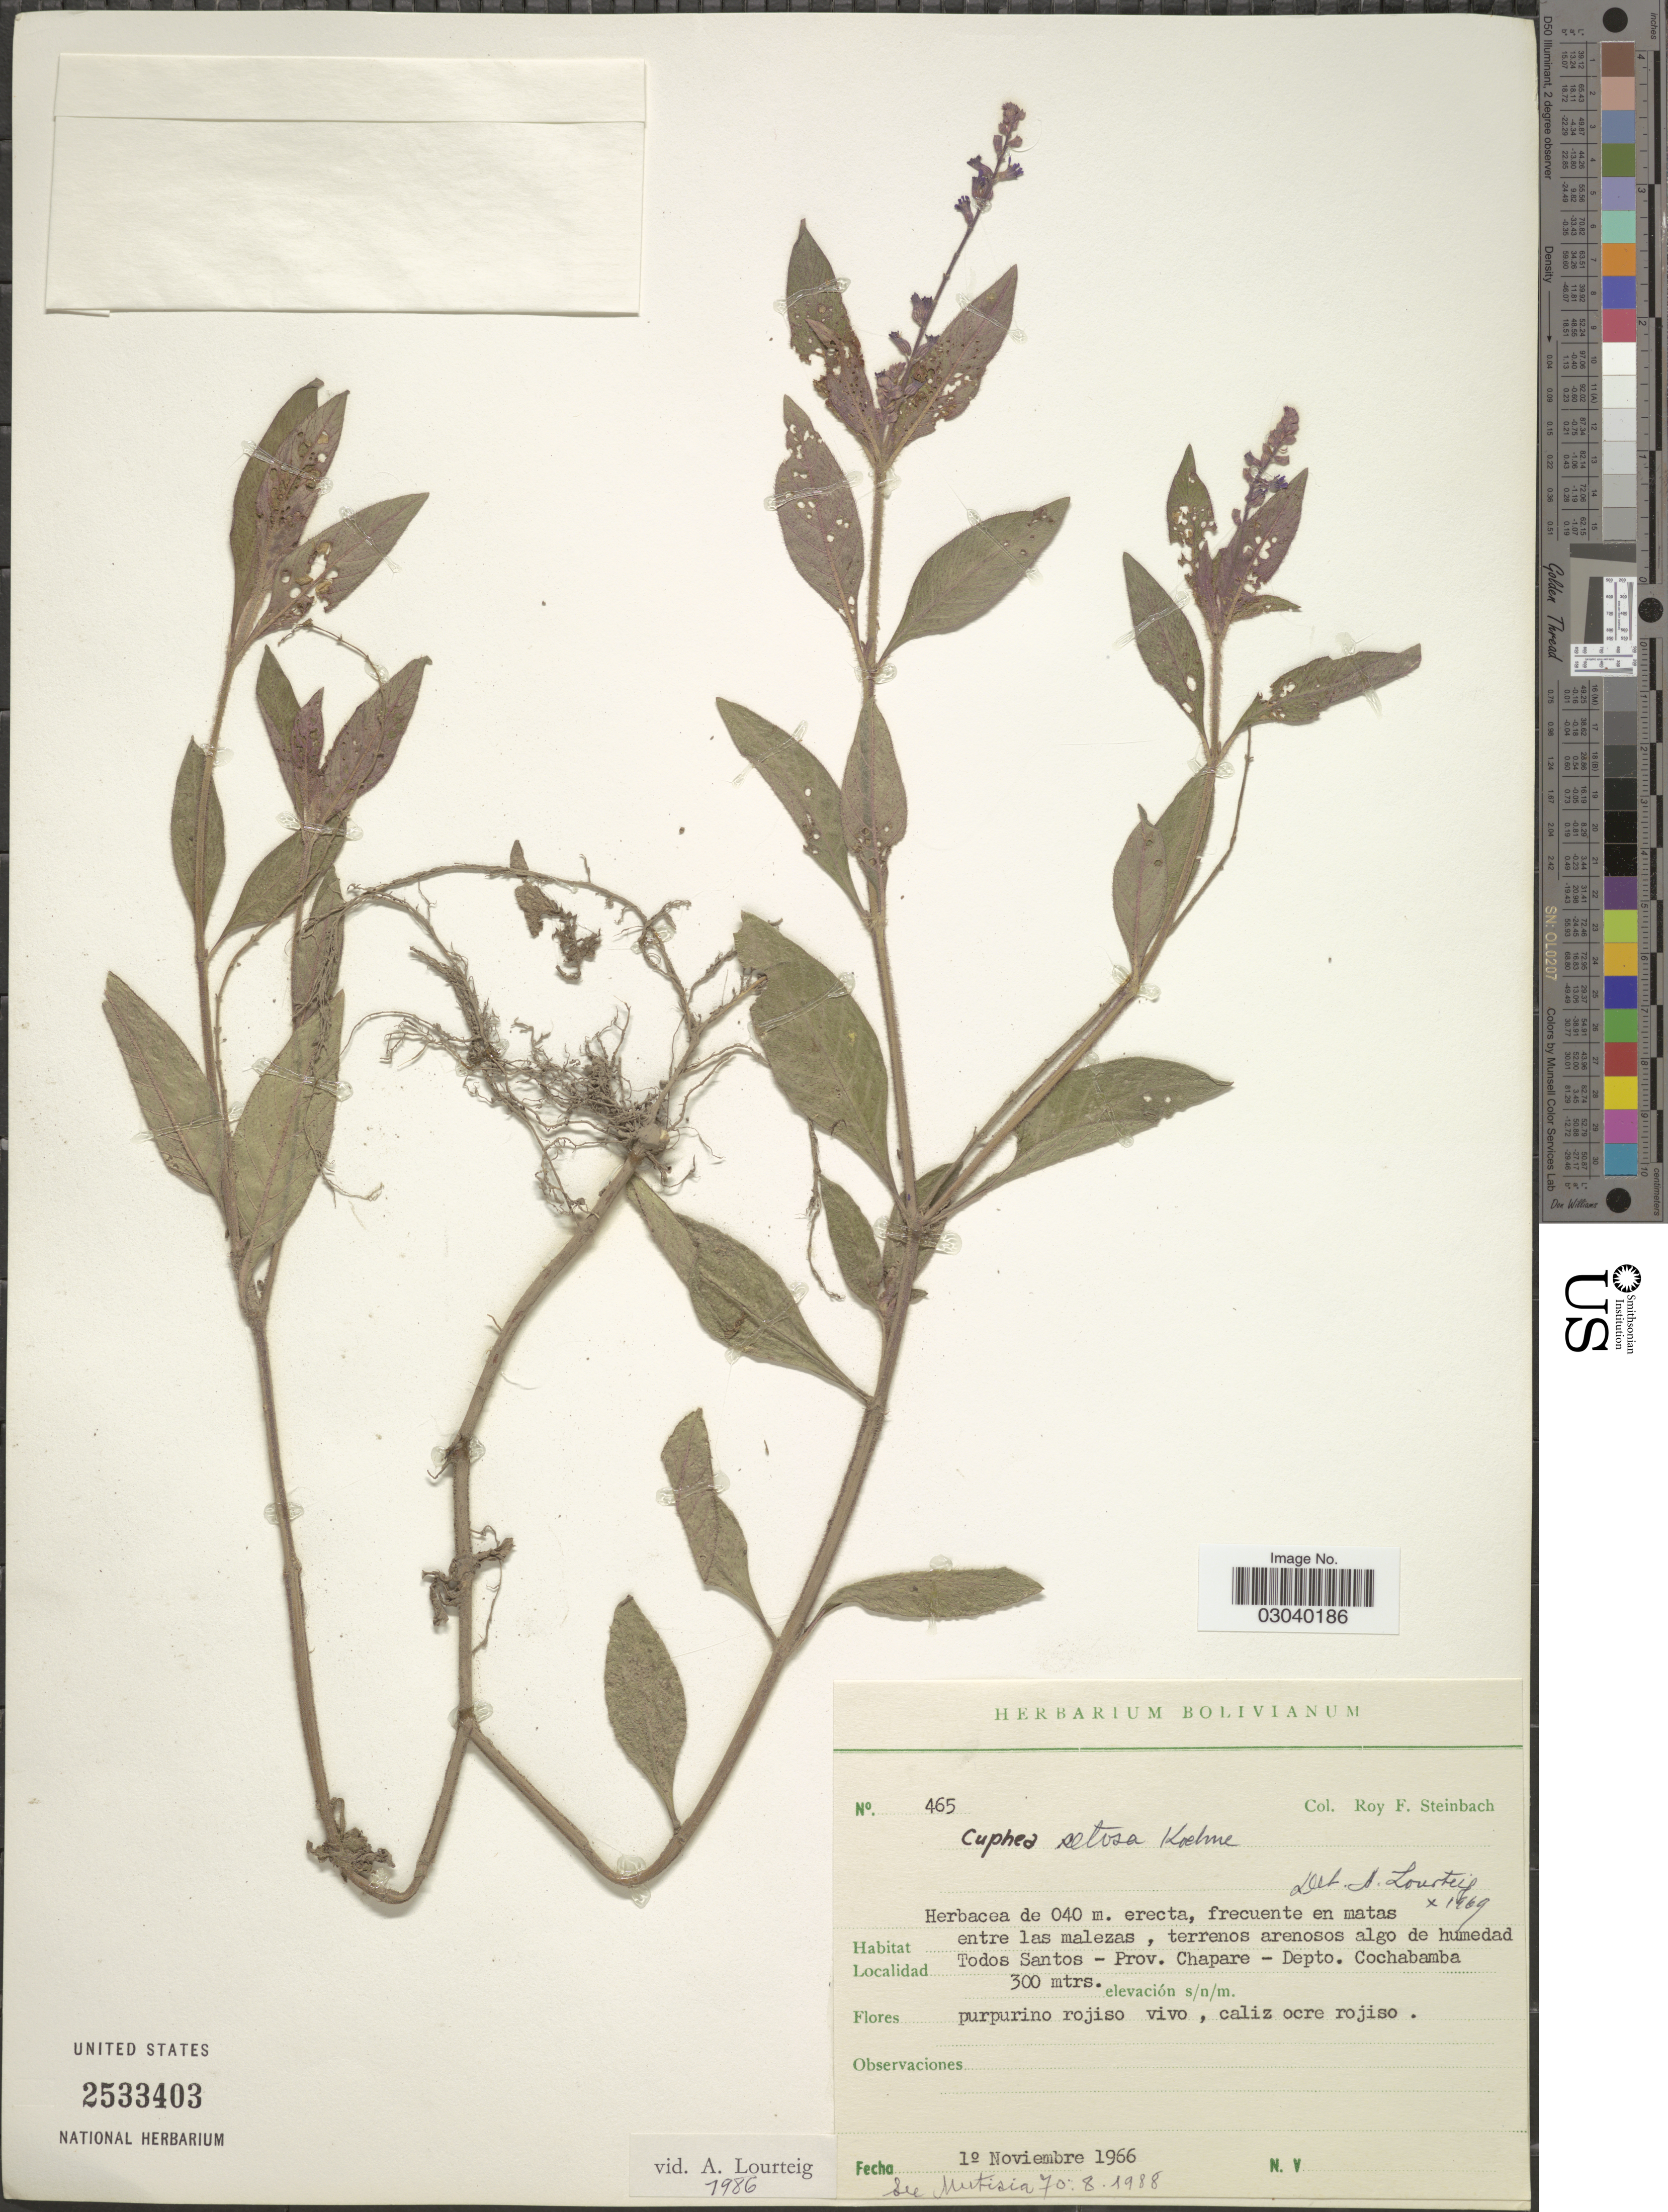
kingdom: Plantae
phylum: Tracheophyta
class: Magnoliopsida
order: Myrtales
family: Lythraceae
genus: Cuphea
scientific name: Cuphea setosa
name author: Koehne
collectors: R. F. Steinbach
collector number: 465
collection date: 1966-11-01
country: Bolivia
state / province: Cochabamba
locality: Entre las malezas, terrenos arenosos algo de humedad Todos Santos - Prov. Chapare - Depto. Cochabamba.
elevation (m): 300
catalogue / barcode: US 2533403